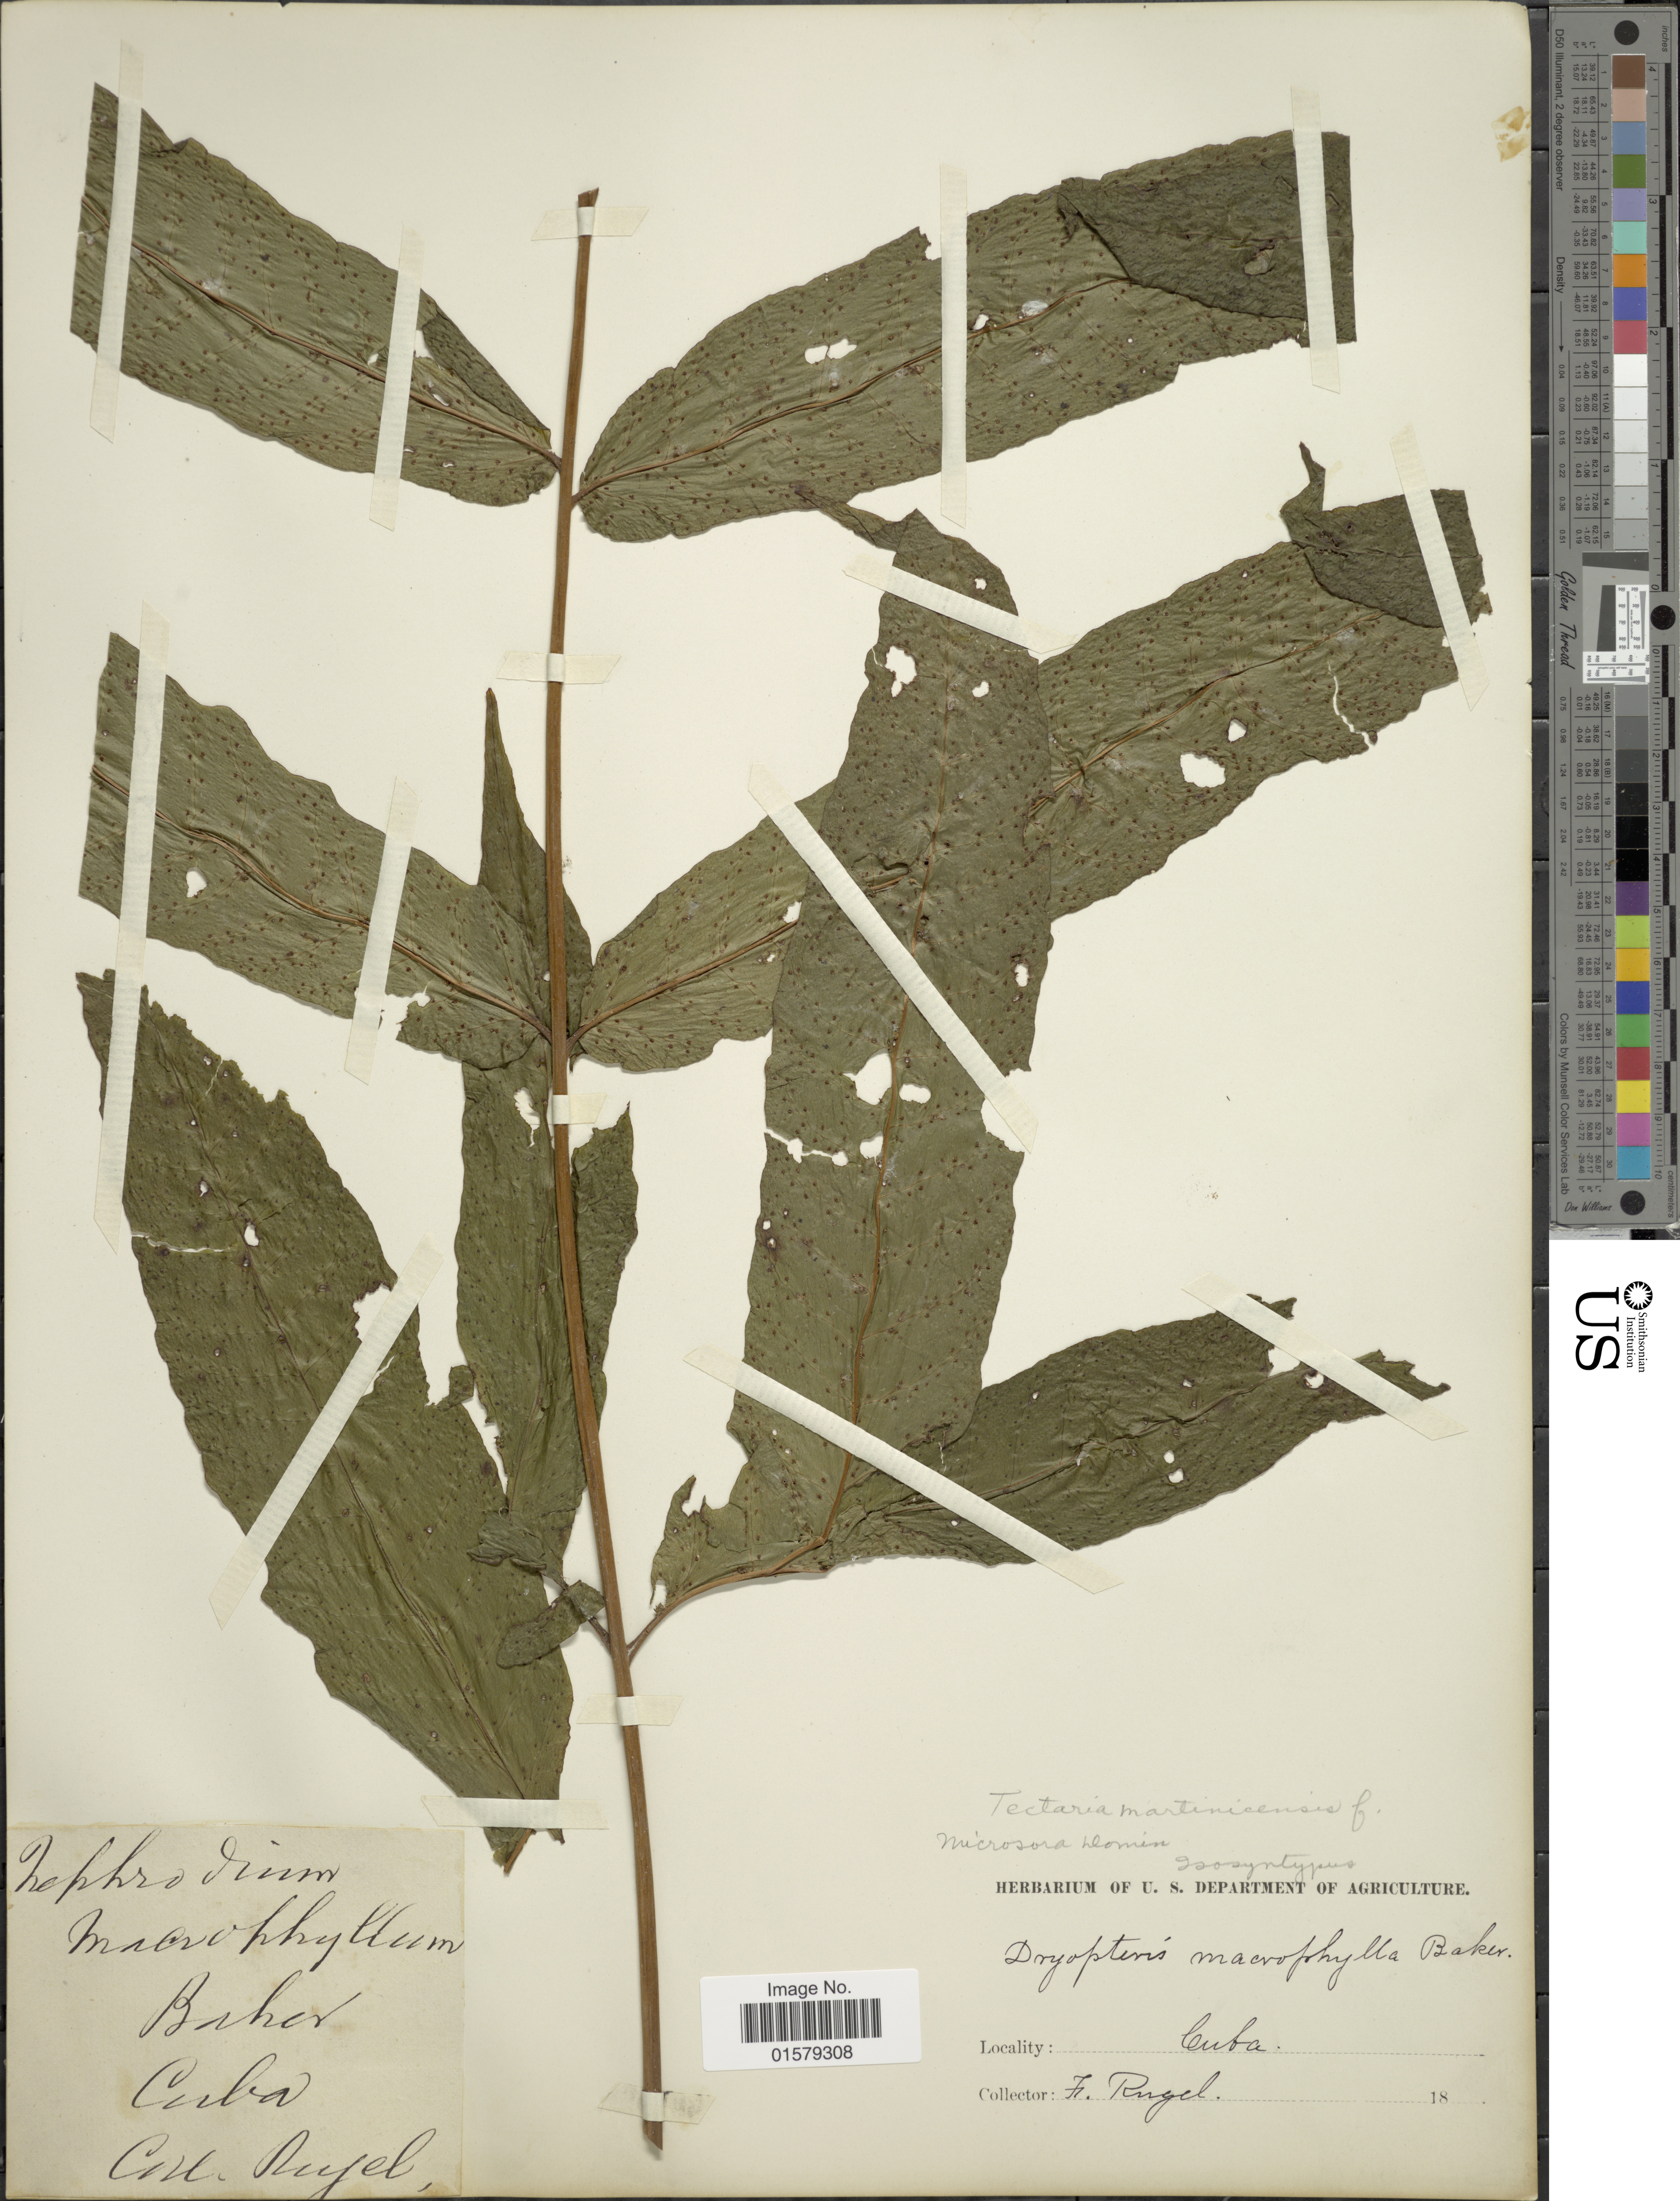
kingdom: Plantae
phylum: Tracheophyta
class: Polypodiopsida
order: Polypodiales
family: Tectariaceae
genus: Tectaria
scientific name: Tectaria incisa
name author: Cav.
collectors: F. Rugel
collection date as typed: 18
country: Cuba